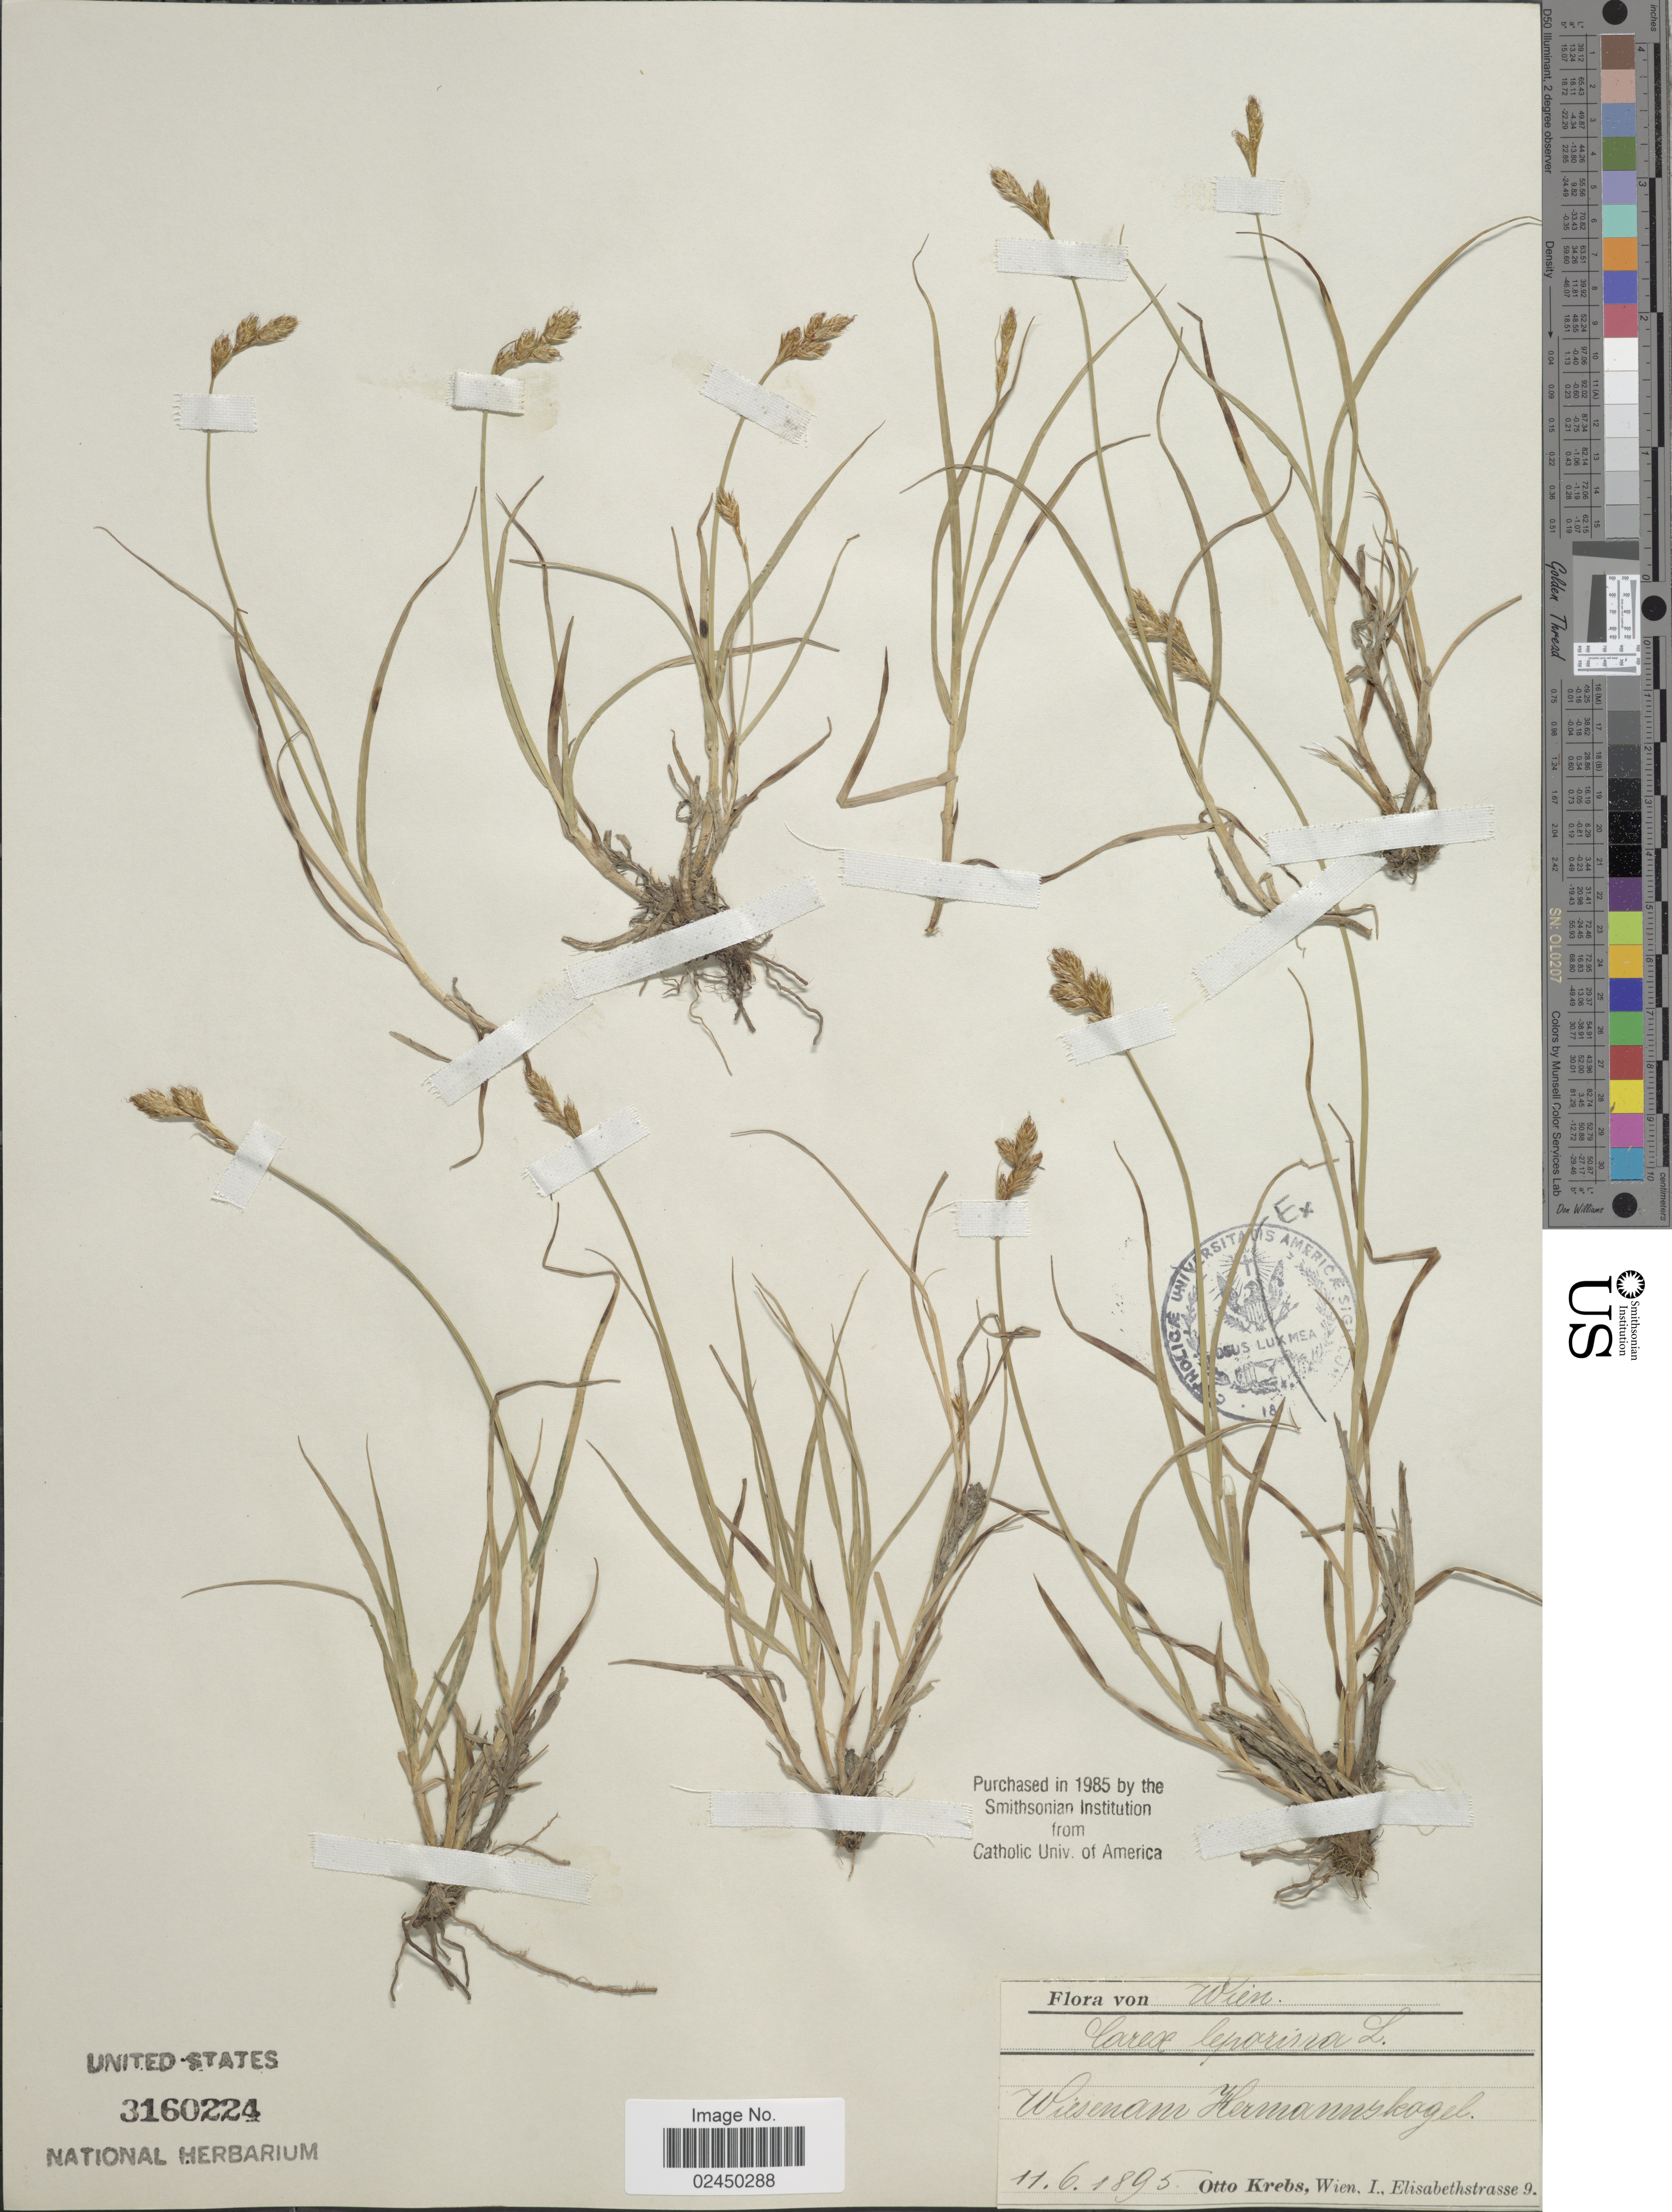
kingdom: Plantae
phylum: Tracheophyta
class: Liliopsida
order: Poales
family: Cyperaceae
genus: Carex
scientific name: Carex leporina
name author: L.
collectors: O. Krebs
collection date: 1895-06-11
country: Austria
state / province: Wien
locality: Wien, Wiesenani Hermannskagel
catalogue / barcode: US 3160224